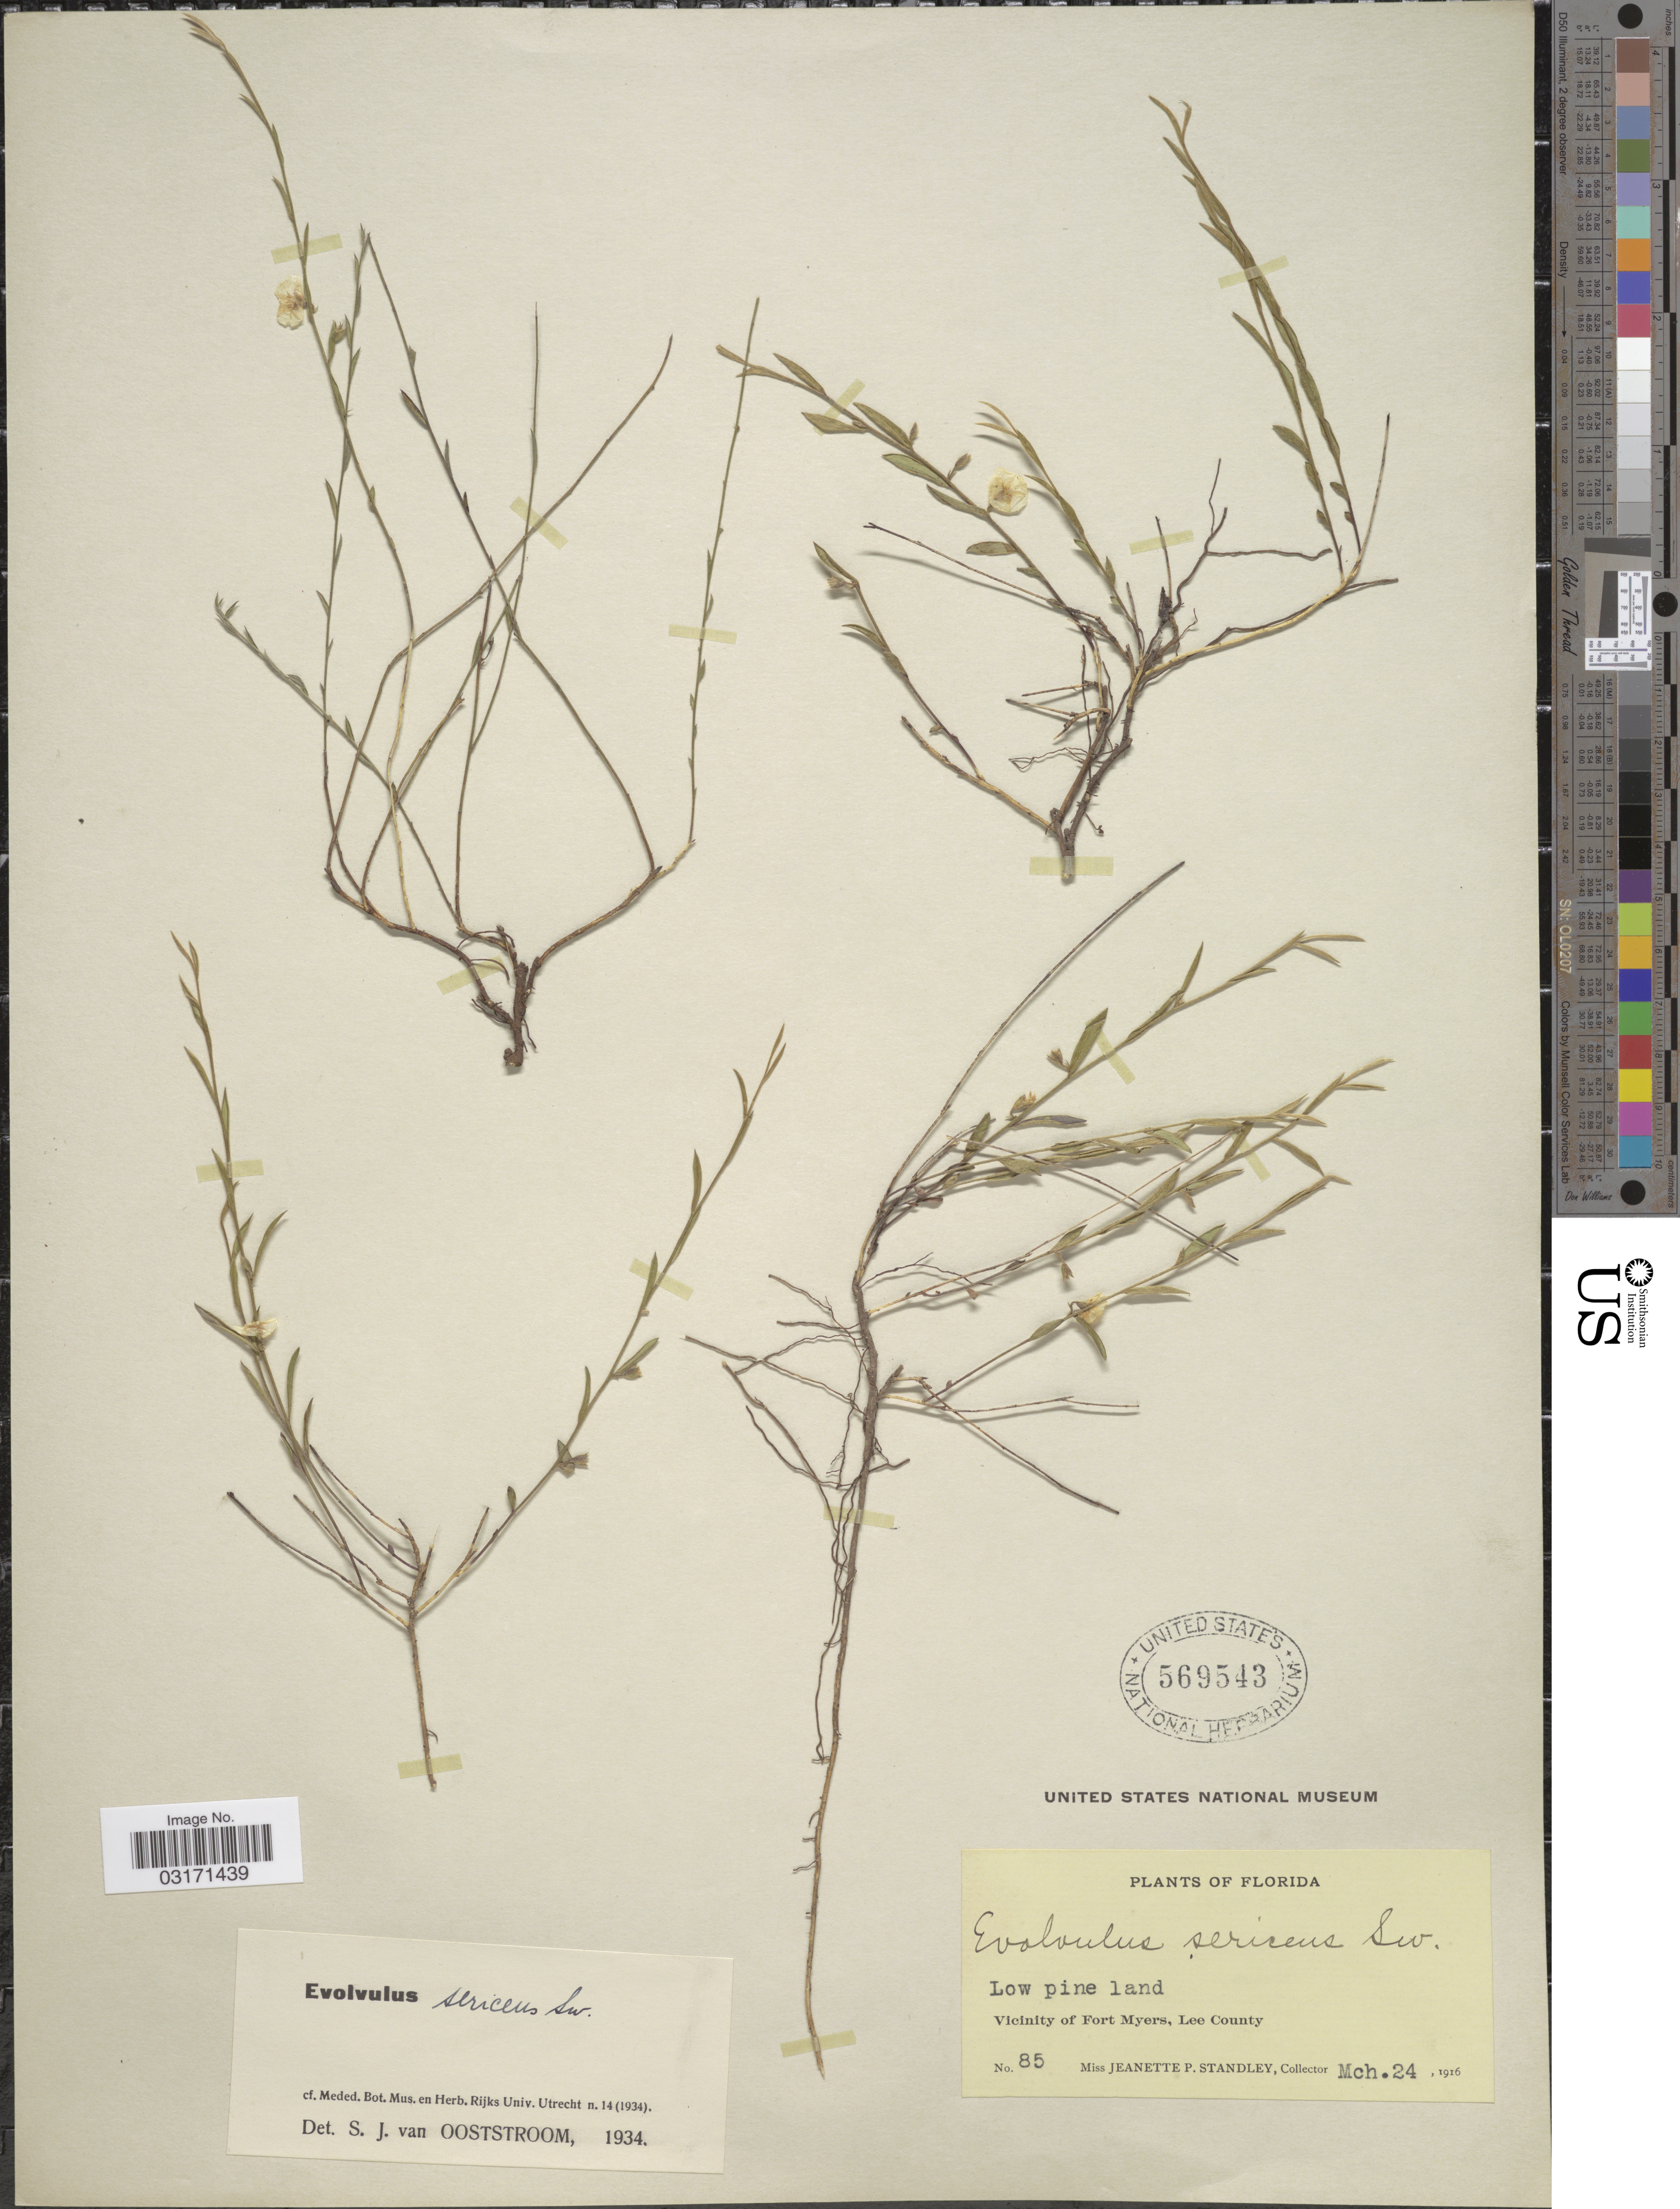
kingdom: Plantae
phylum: Tracheophyta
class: Magnoliopsida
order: Solanales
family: Convolvulaceae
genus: Evolvulus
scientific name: Evolvulus sericeus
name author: Sw.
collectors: P. C. Standley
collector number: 85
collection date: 1916-03-24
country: United States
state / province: Florida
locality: Low pine land, Vicinity of Fort Myers, Lee County.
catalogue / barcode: US 569543